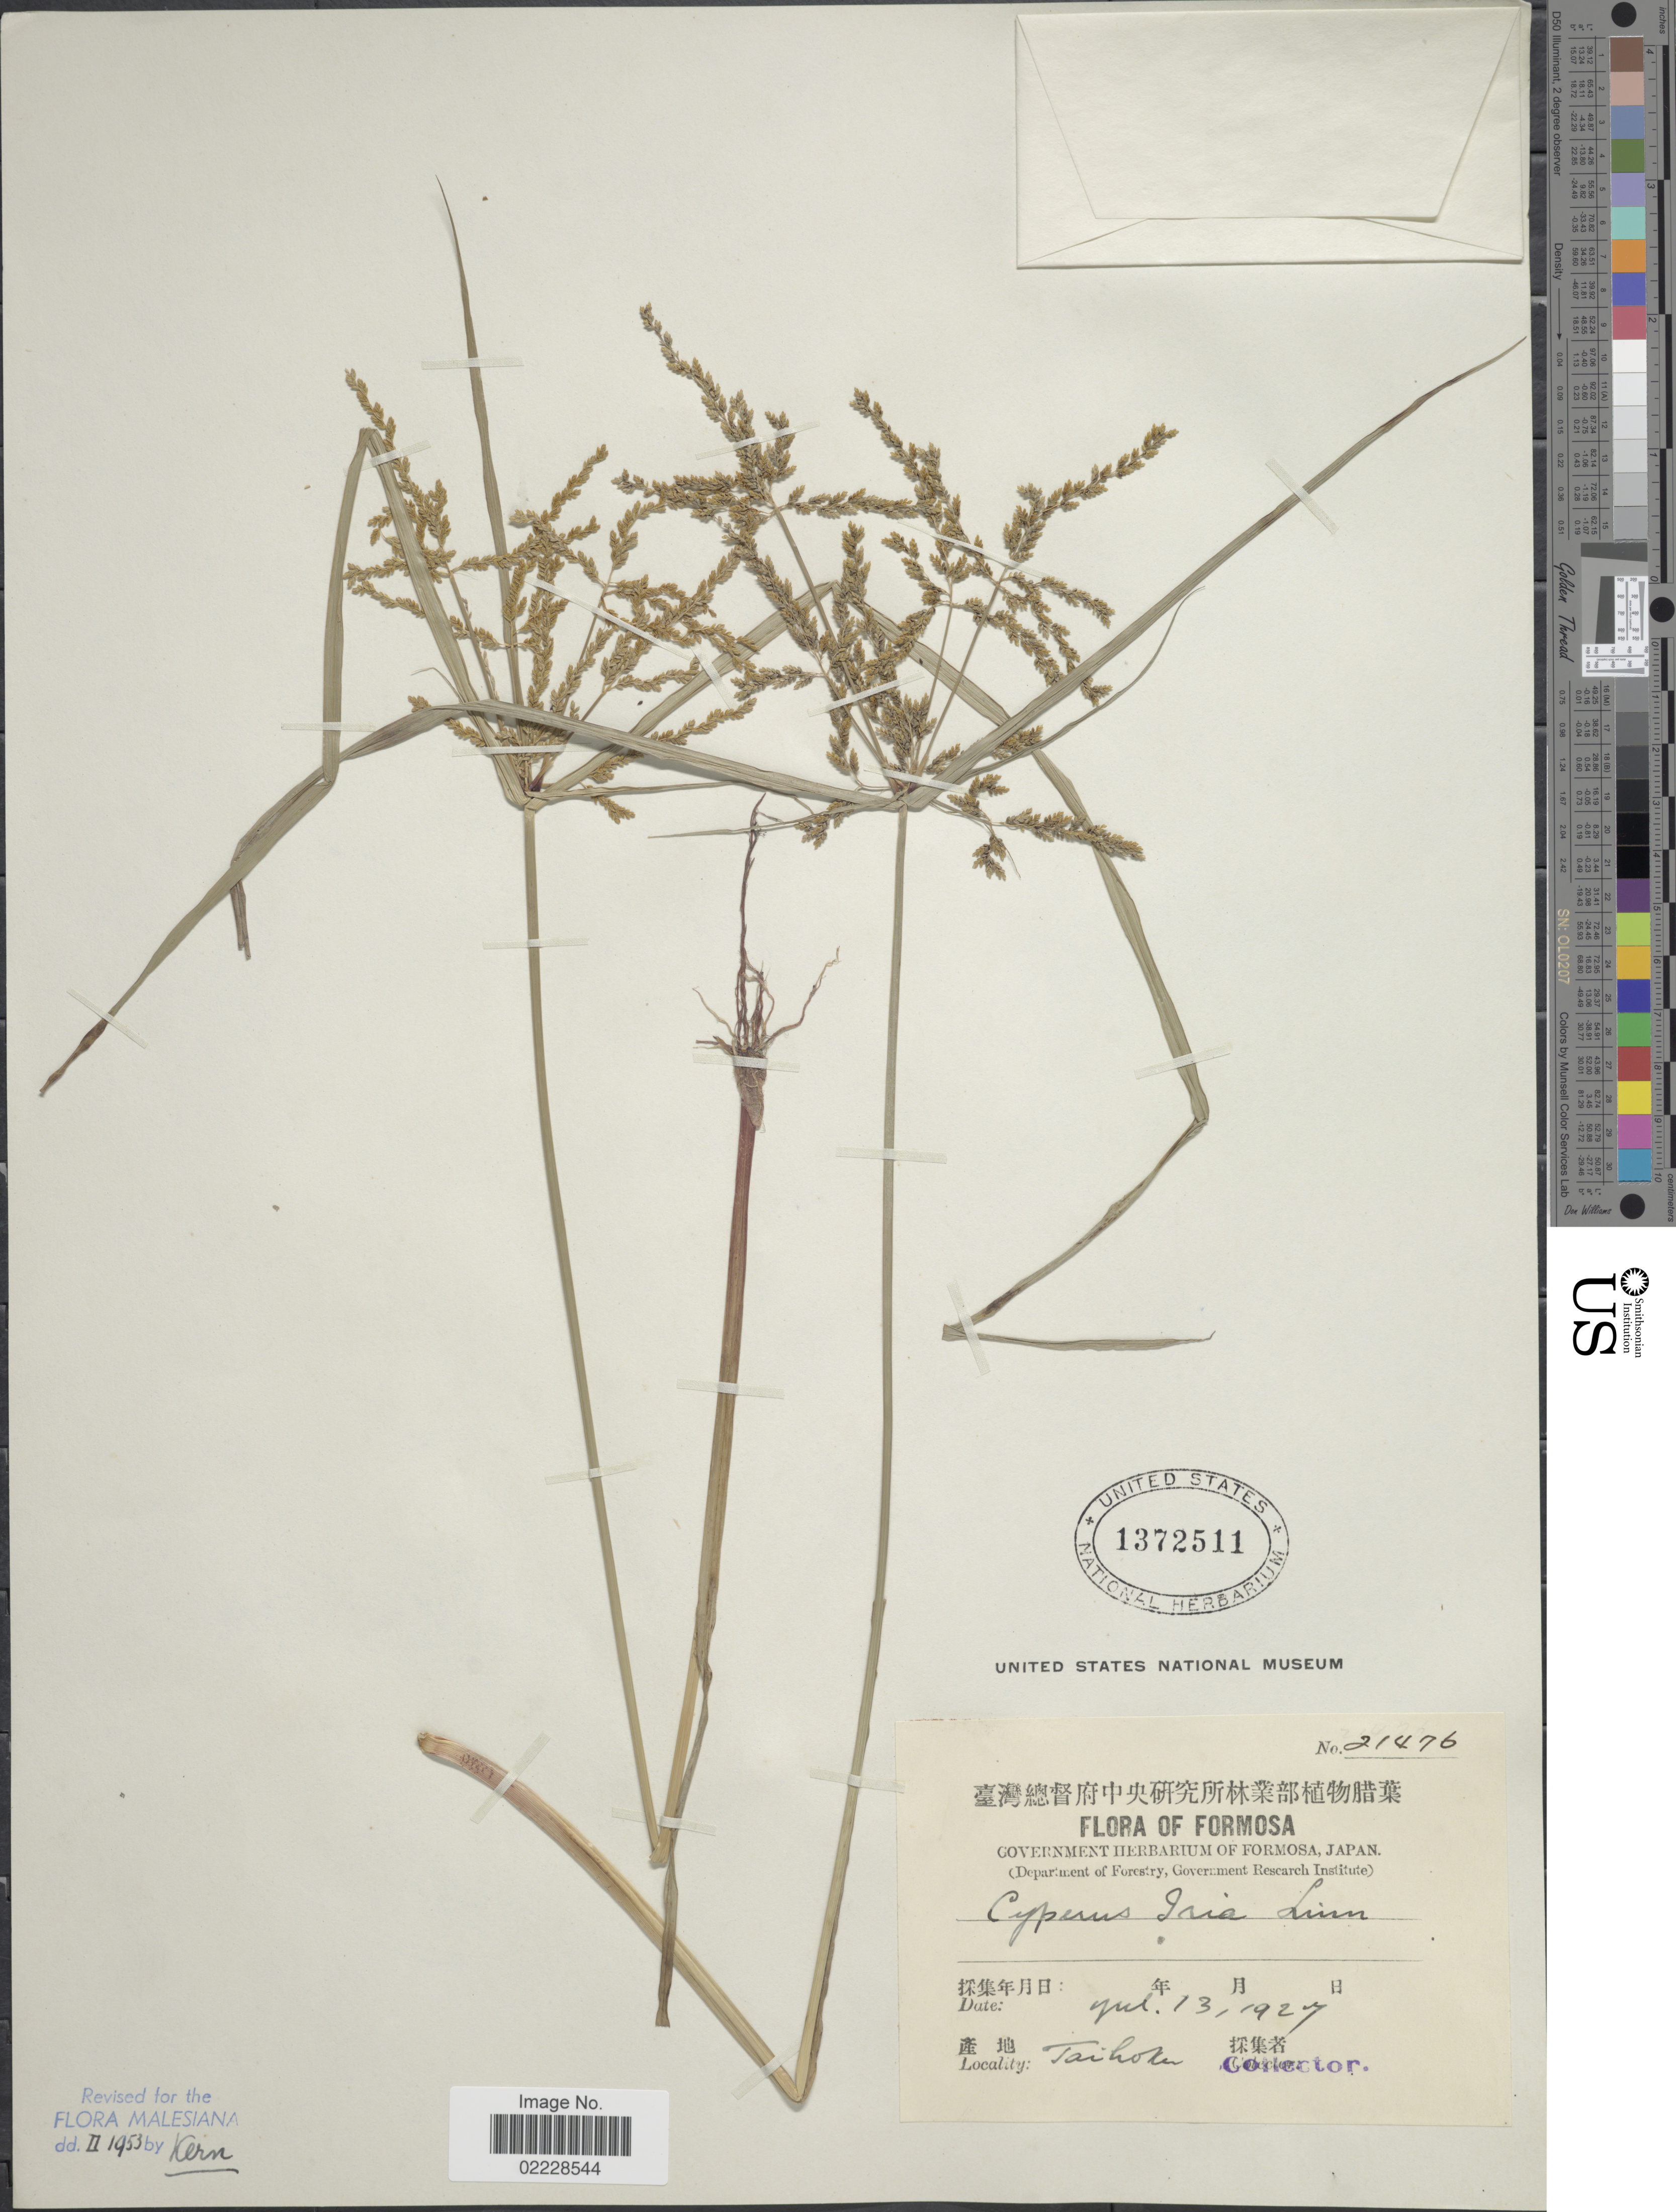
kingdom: Plantae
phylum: Tracheophyta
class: Liliopsida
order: Poales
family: Cyperaceae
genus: Cyperus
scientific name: Cyperus iria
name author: L.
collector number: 21476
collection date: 1927-07-13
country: Taiwan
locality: Formosa, Taihoku.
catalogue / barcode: US 1372511